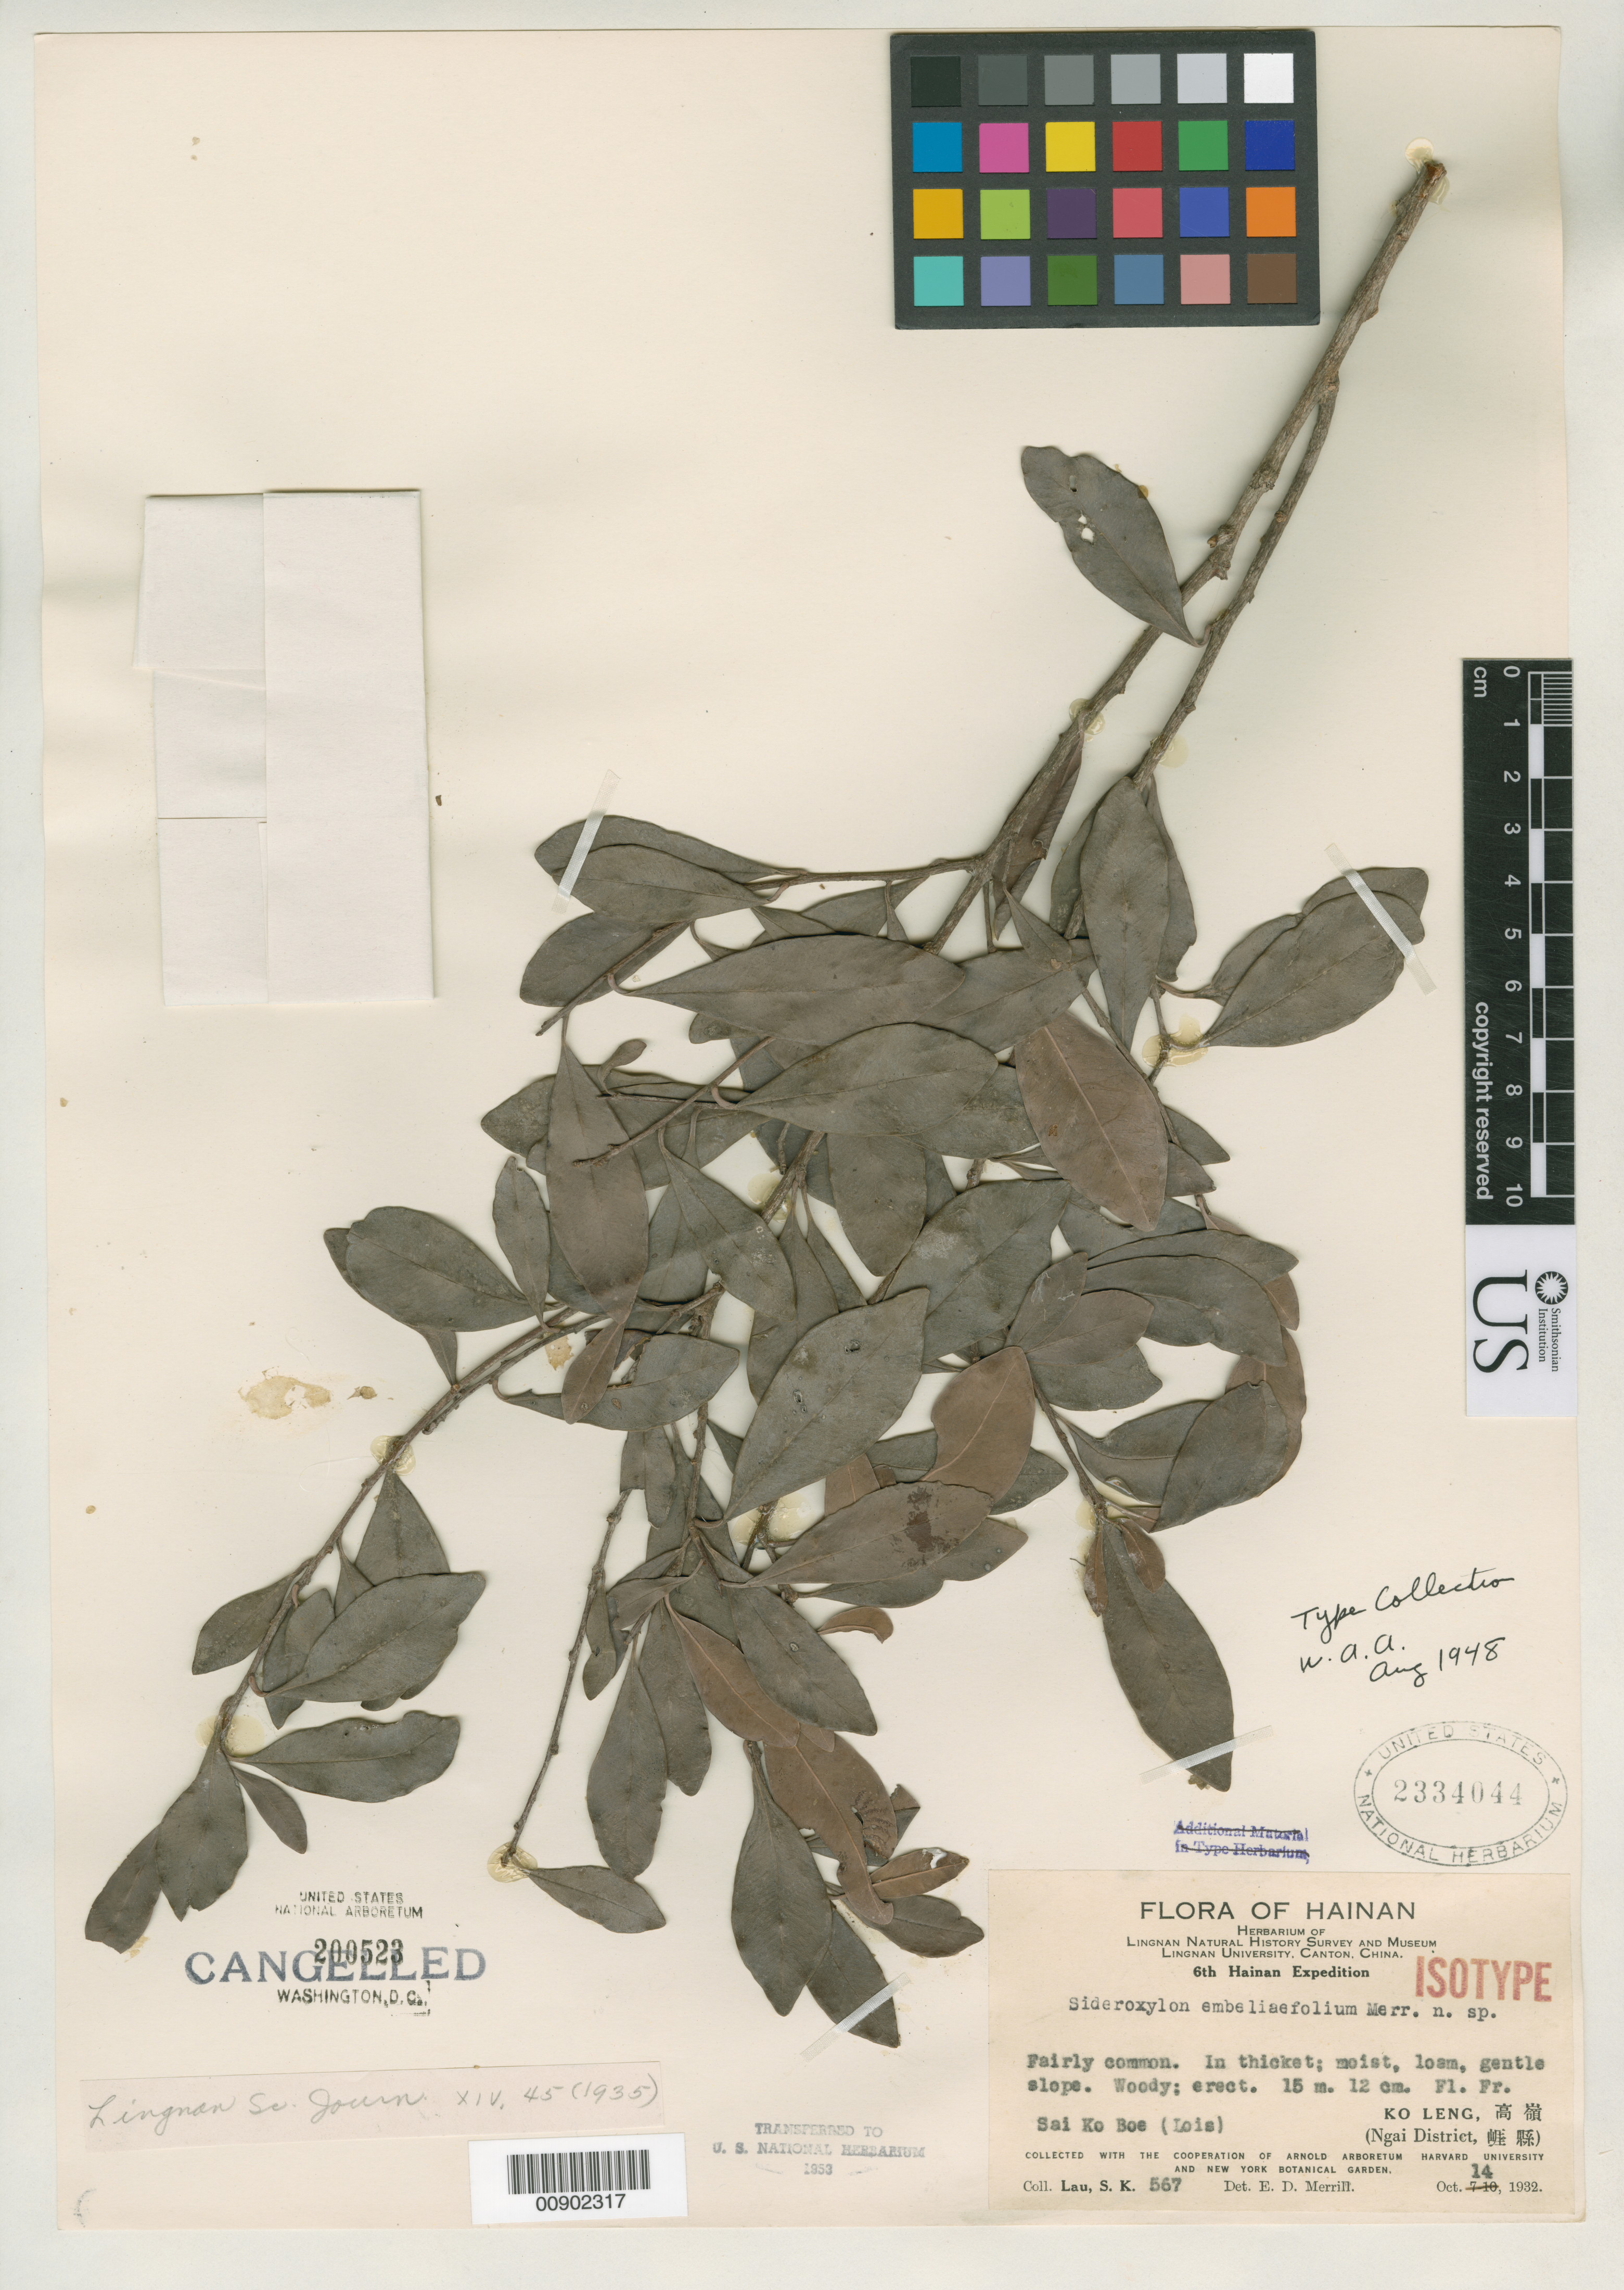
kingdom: Plantae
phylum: Tracheophyta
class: Magnoliopsida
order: Ericales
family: Sapotaceae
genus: Sideroxylon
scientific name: Sideroxylon embeliifolium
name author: Merr.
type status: Isotype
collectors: S. K. Lau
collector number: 567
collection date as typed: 14 Oct 1932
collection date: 1932-10-14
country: China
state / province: Guangdong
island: Hainan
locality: Ko Leng (Ngai District) Sai Ko Boe (Lois).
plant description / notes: On label and published as "embeliaefolium".; Holotype deposited at NY.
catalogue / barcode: US 2334044